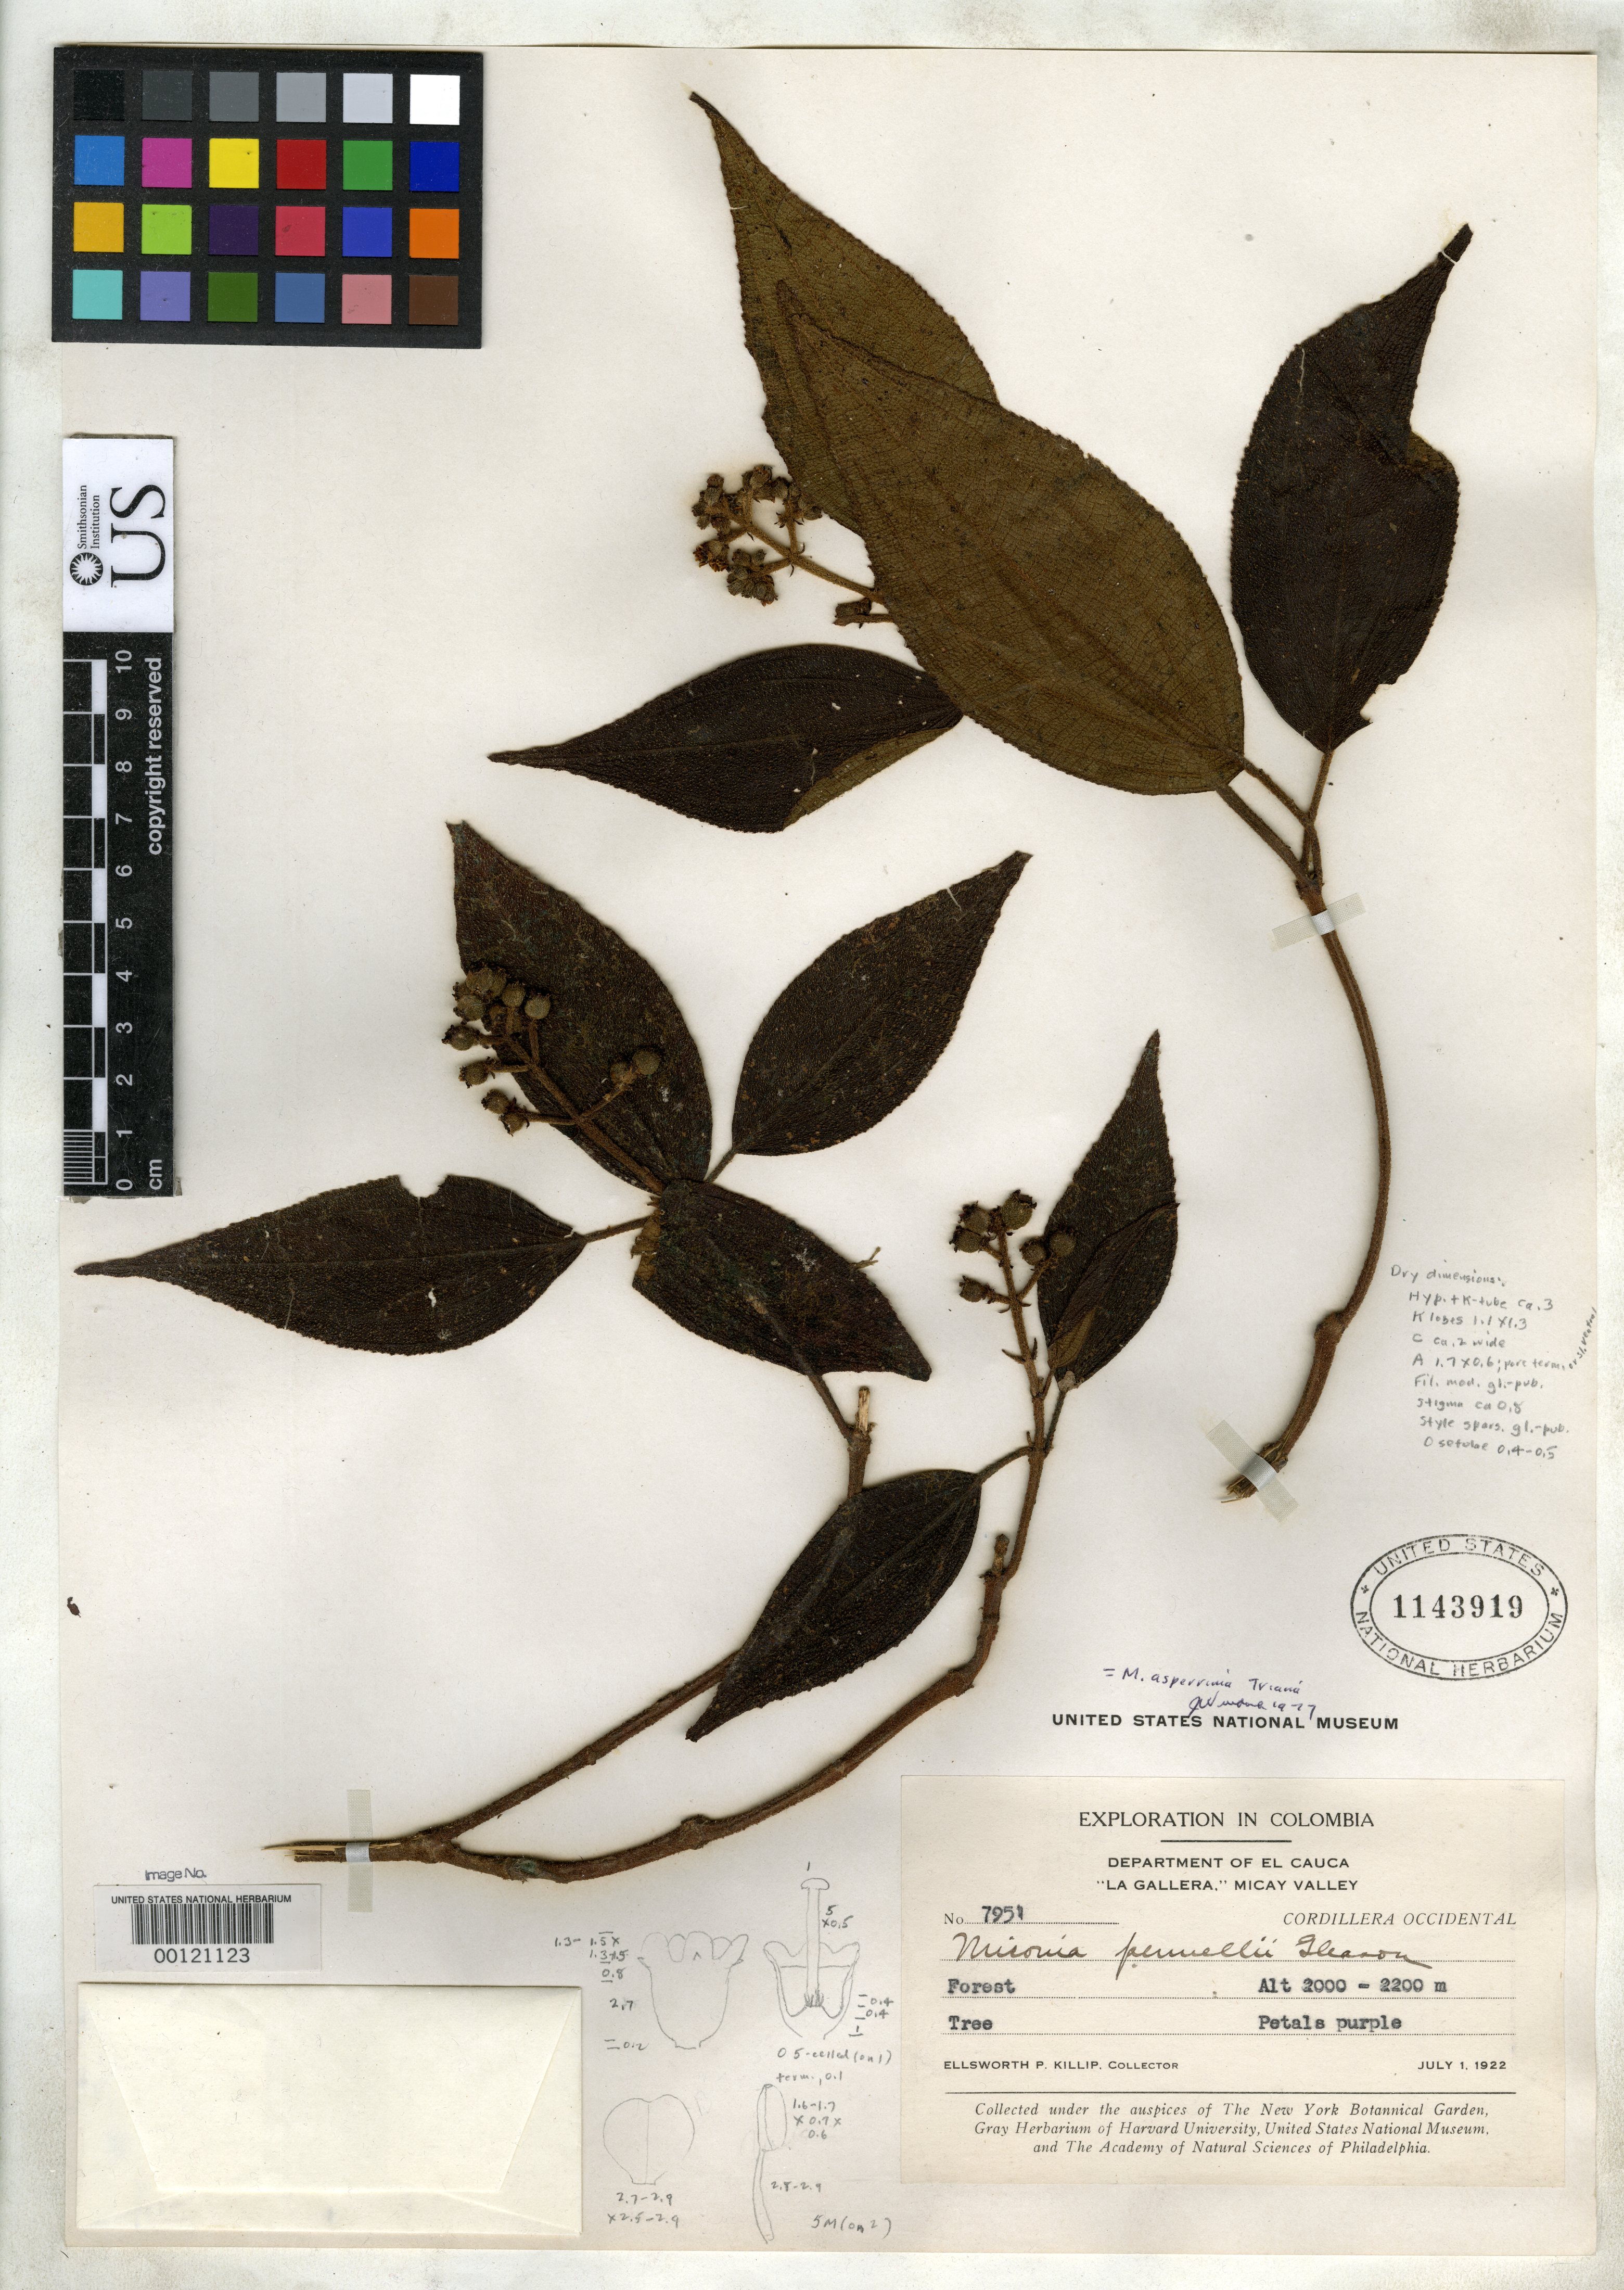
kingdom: Plantae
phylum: Tracheophyta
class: Magnoliopsida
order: Myrtales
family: Melastomataceae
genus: Miconia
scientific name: Miconia pennellii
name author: Gleason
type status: Isotype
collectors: E. P. Killip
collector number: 7951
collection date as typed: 01 Jul 1922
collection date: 1922-07-01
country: Colombia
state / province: Cauca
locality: La Gallera, Micay Valley.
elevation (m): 2000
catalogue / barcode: US 1143919